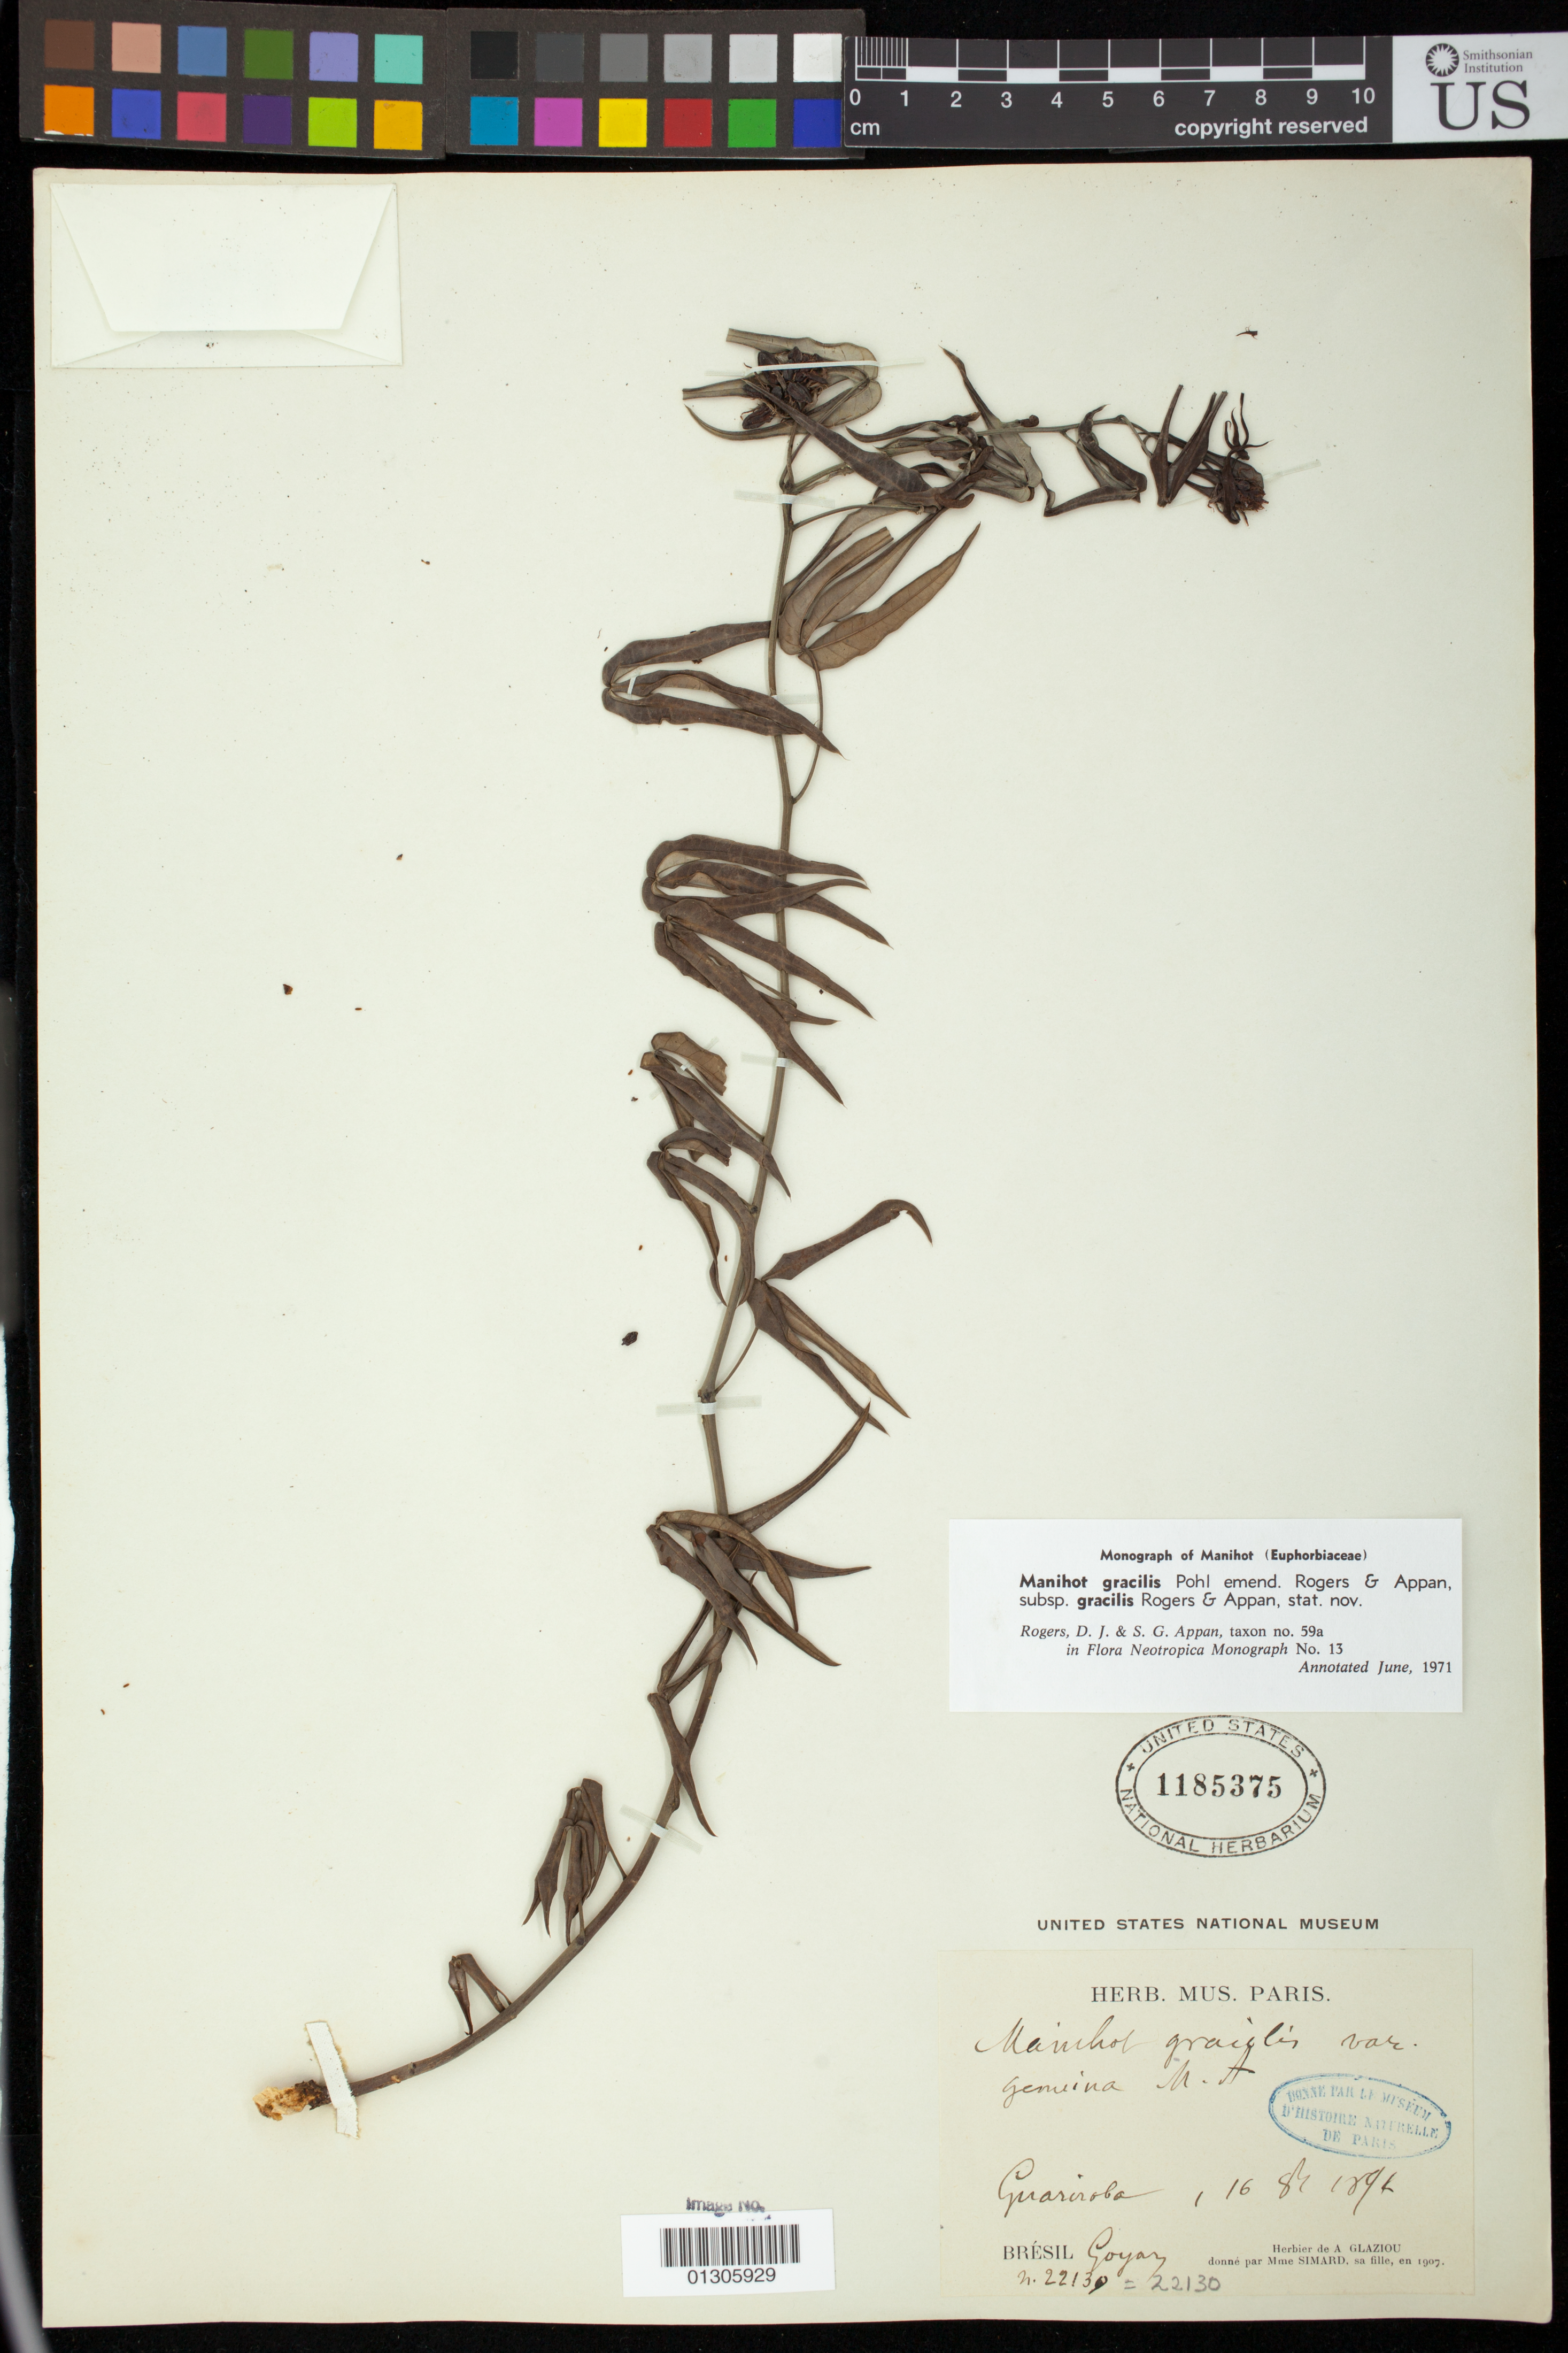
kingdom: Plantae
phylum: Tracheophyta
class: Magnoliopsida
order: Malpighiales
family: Euphorbiaceae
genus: Manihot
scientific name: Manihot esculenta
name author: Crantz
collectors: A. F. M. Glaziou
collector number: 22130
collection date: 1905-08-03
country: Brazil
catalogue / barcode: US 1185375